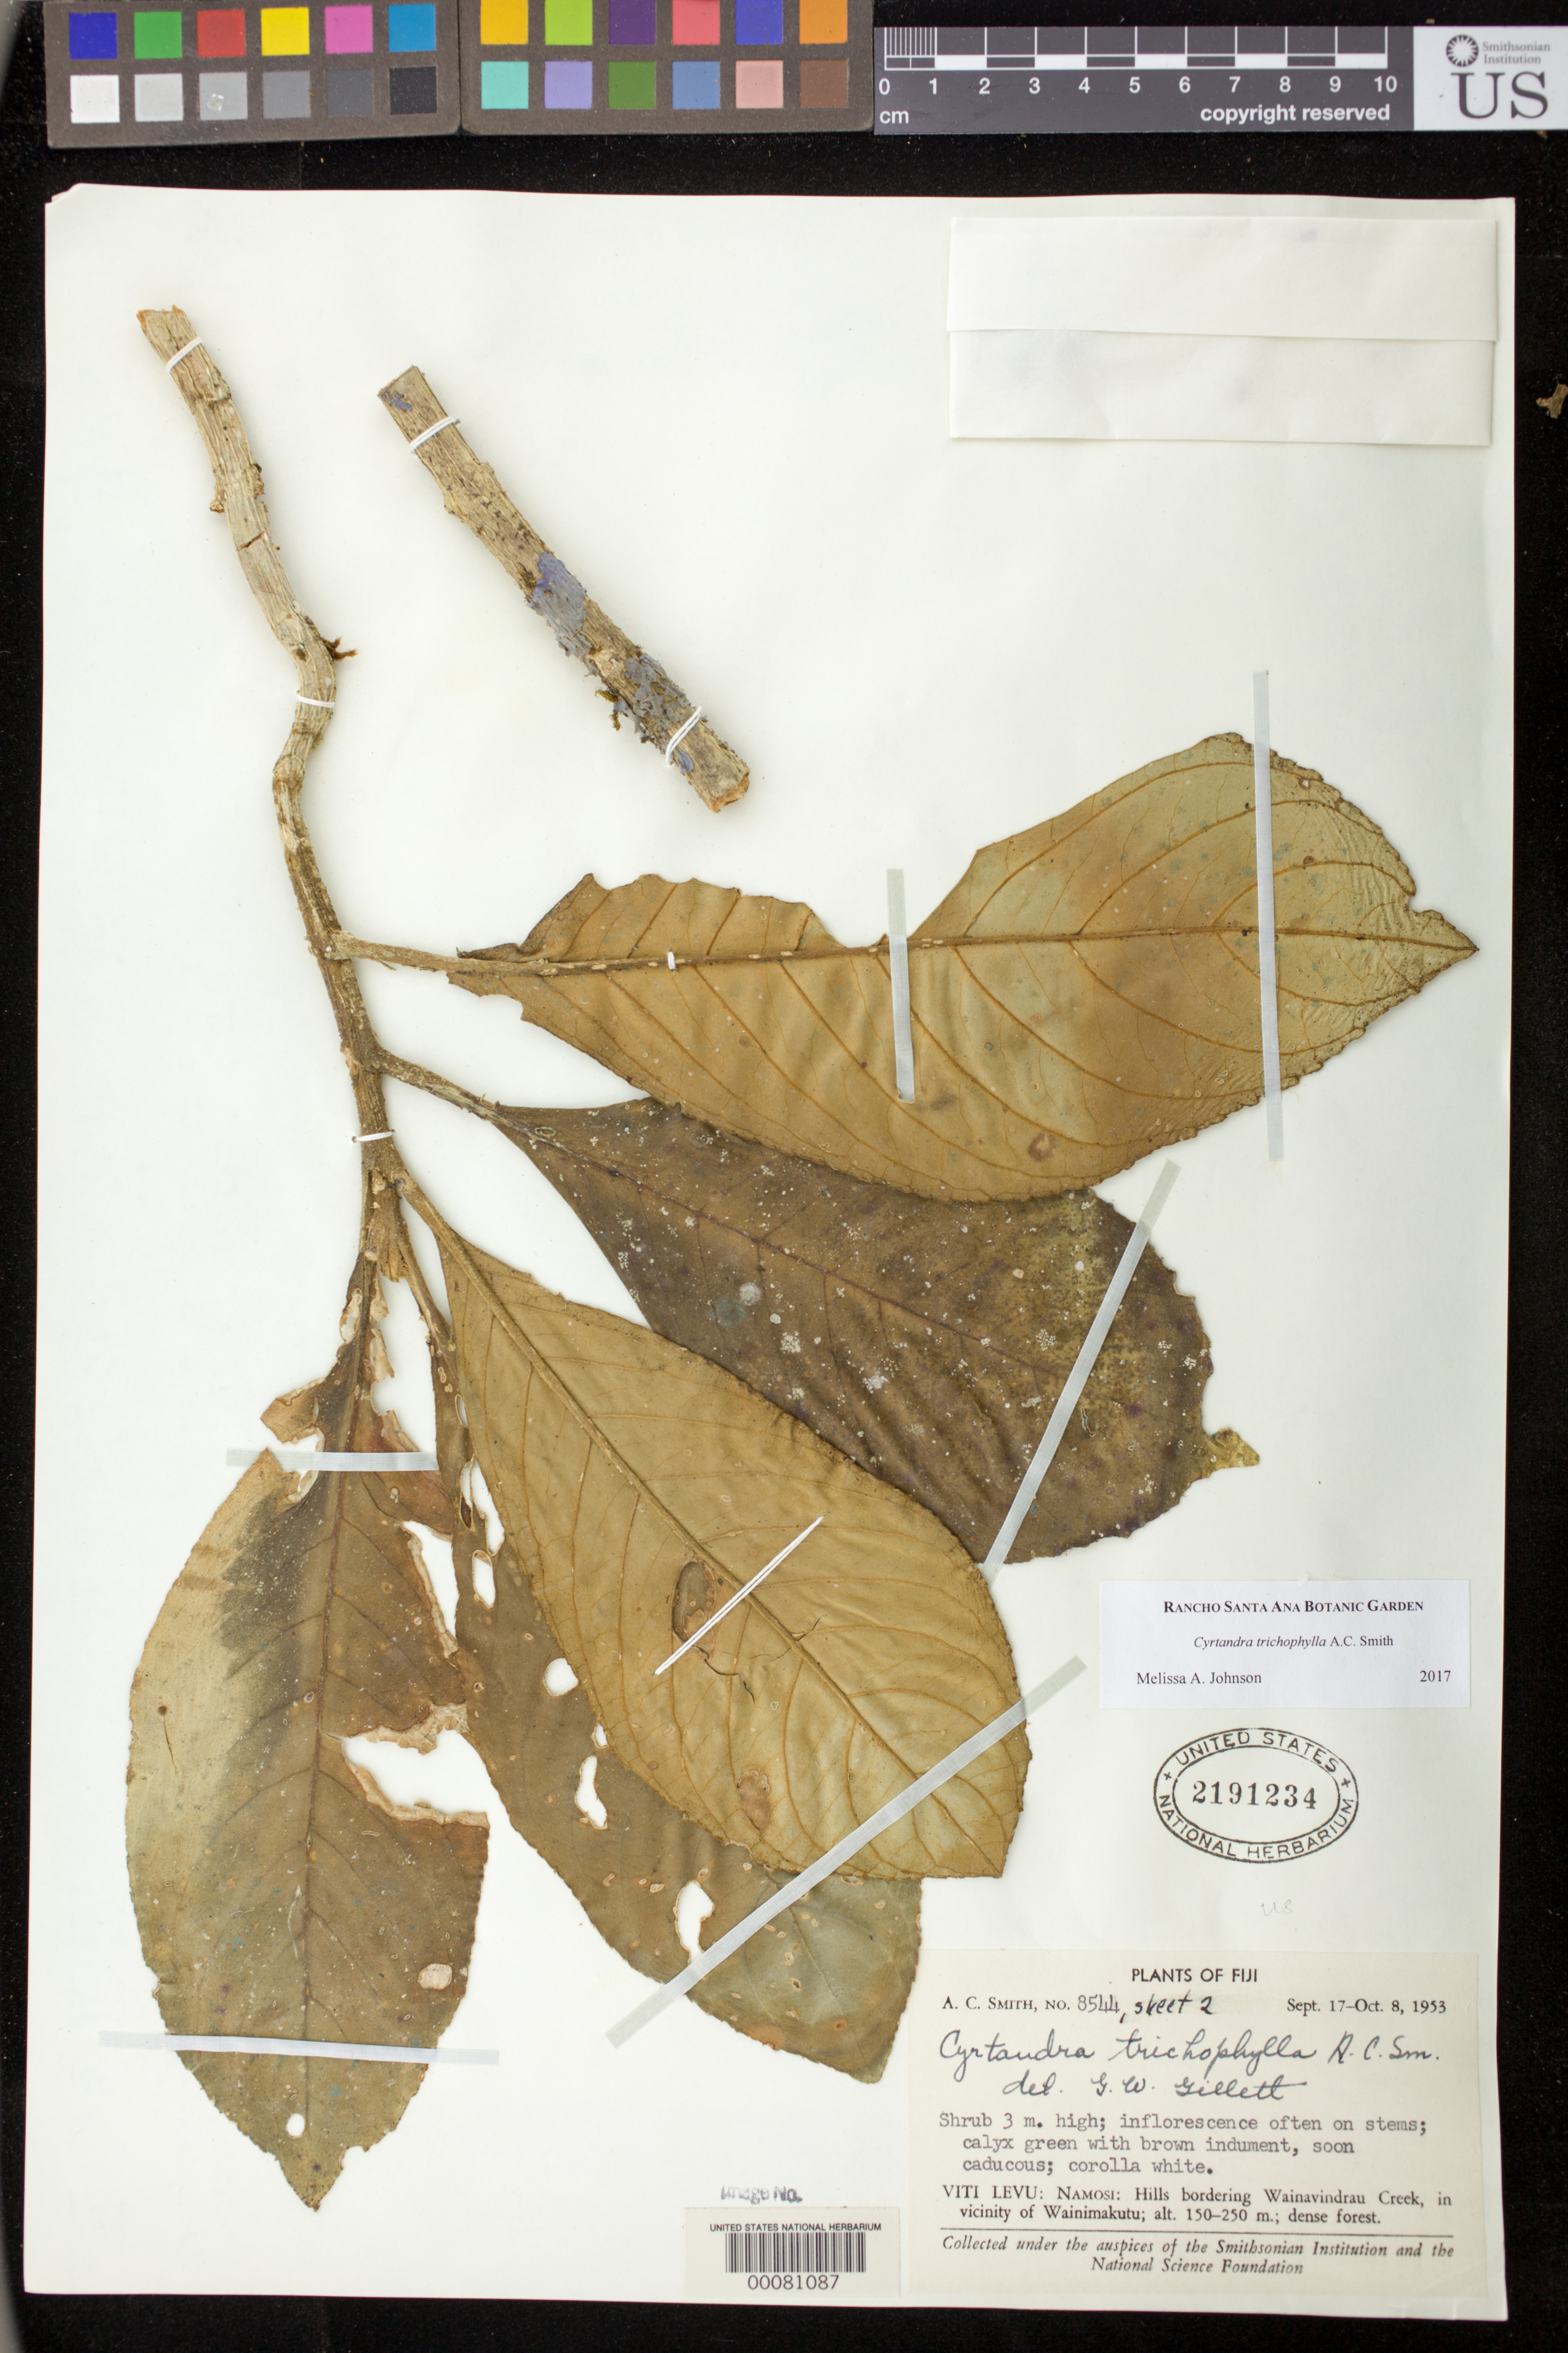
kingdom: Plantae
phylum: Tracheophyta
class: Magnoliopsida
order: Lamiales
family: Gesneriaceae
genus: Cyrtandra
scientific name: Cyrtandra trichophylla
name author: A.C. Sm.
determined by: Johnson, Melissa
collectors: A. C. Smith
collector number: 8544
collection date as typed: Sep-Oct 1953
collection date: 1953-09/1953-10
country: Fiji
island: Viti Levu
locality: Namosi, hills bordering wainavindrau creek, in vicinity of wainimakutu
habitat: Dense forest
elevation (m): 150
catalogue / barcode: US 2191234